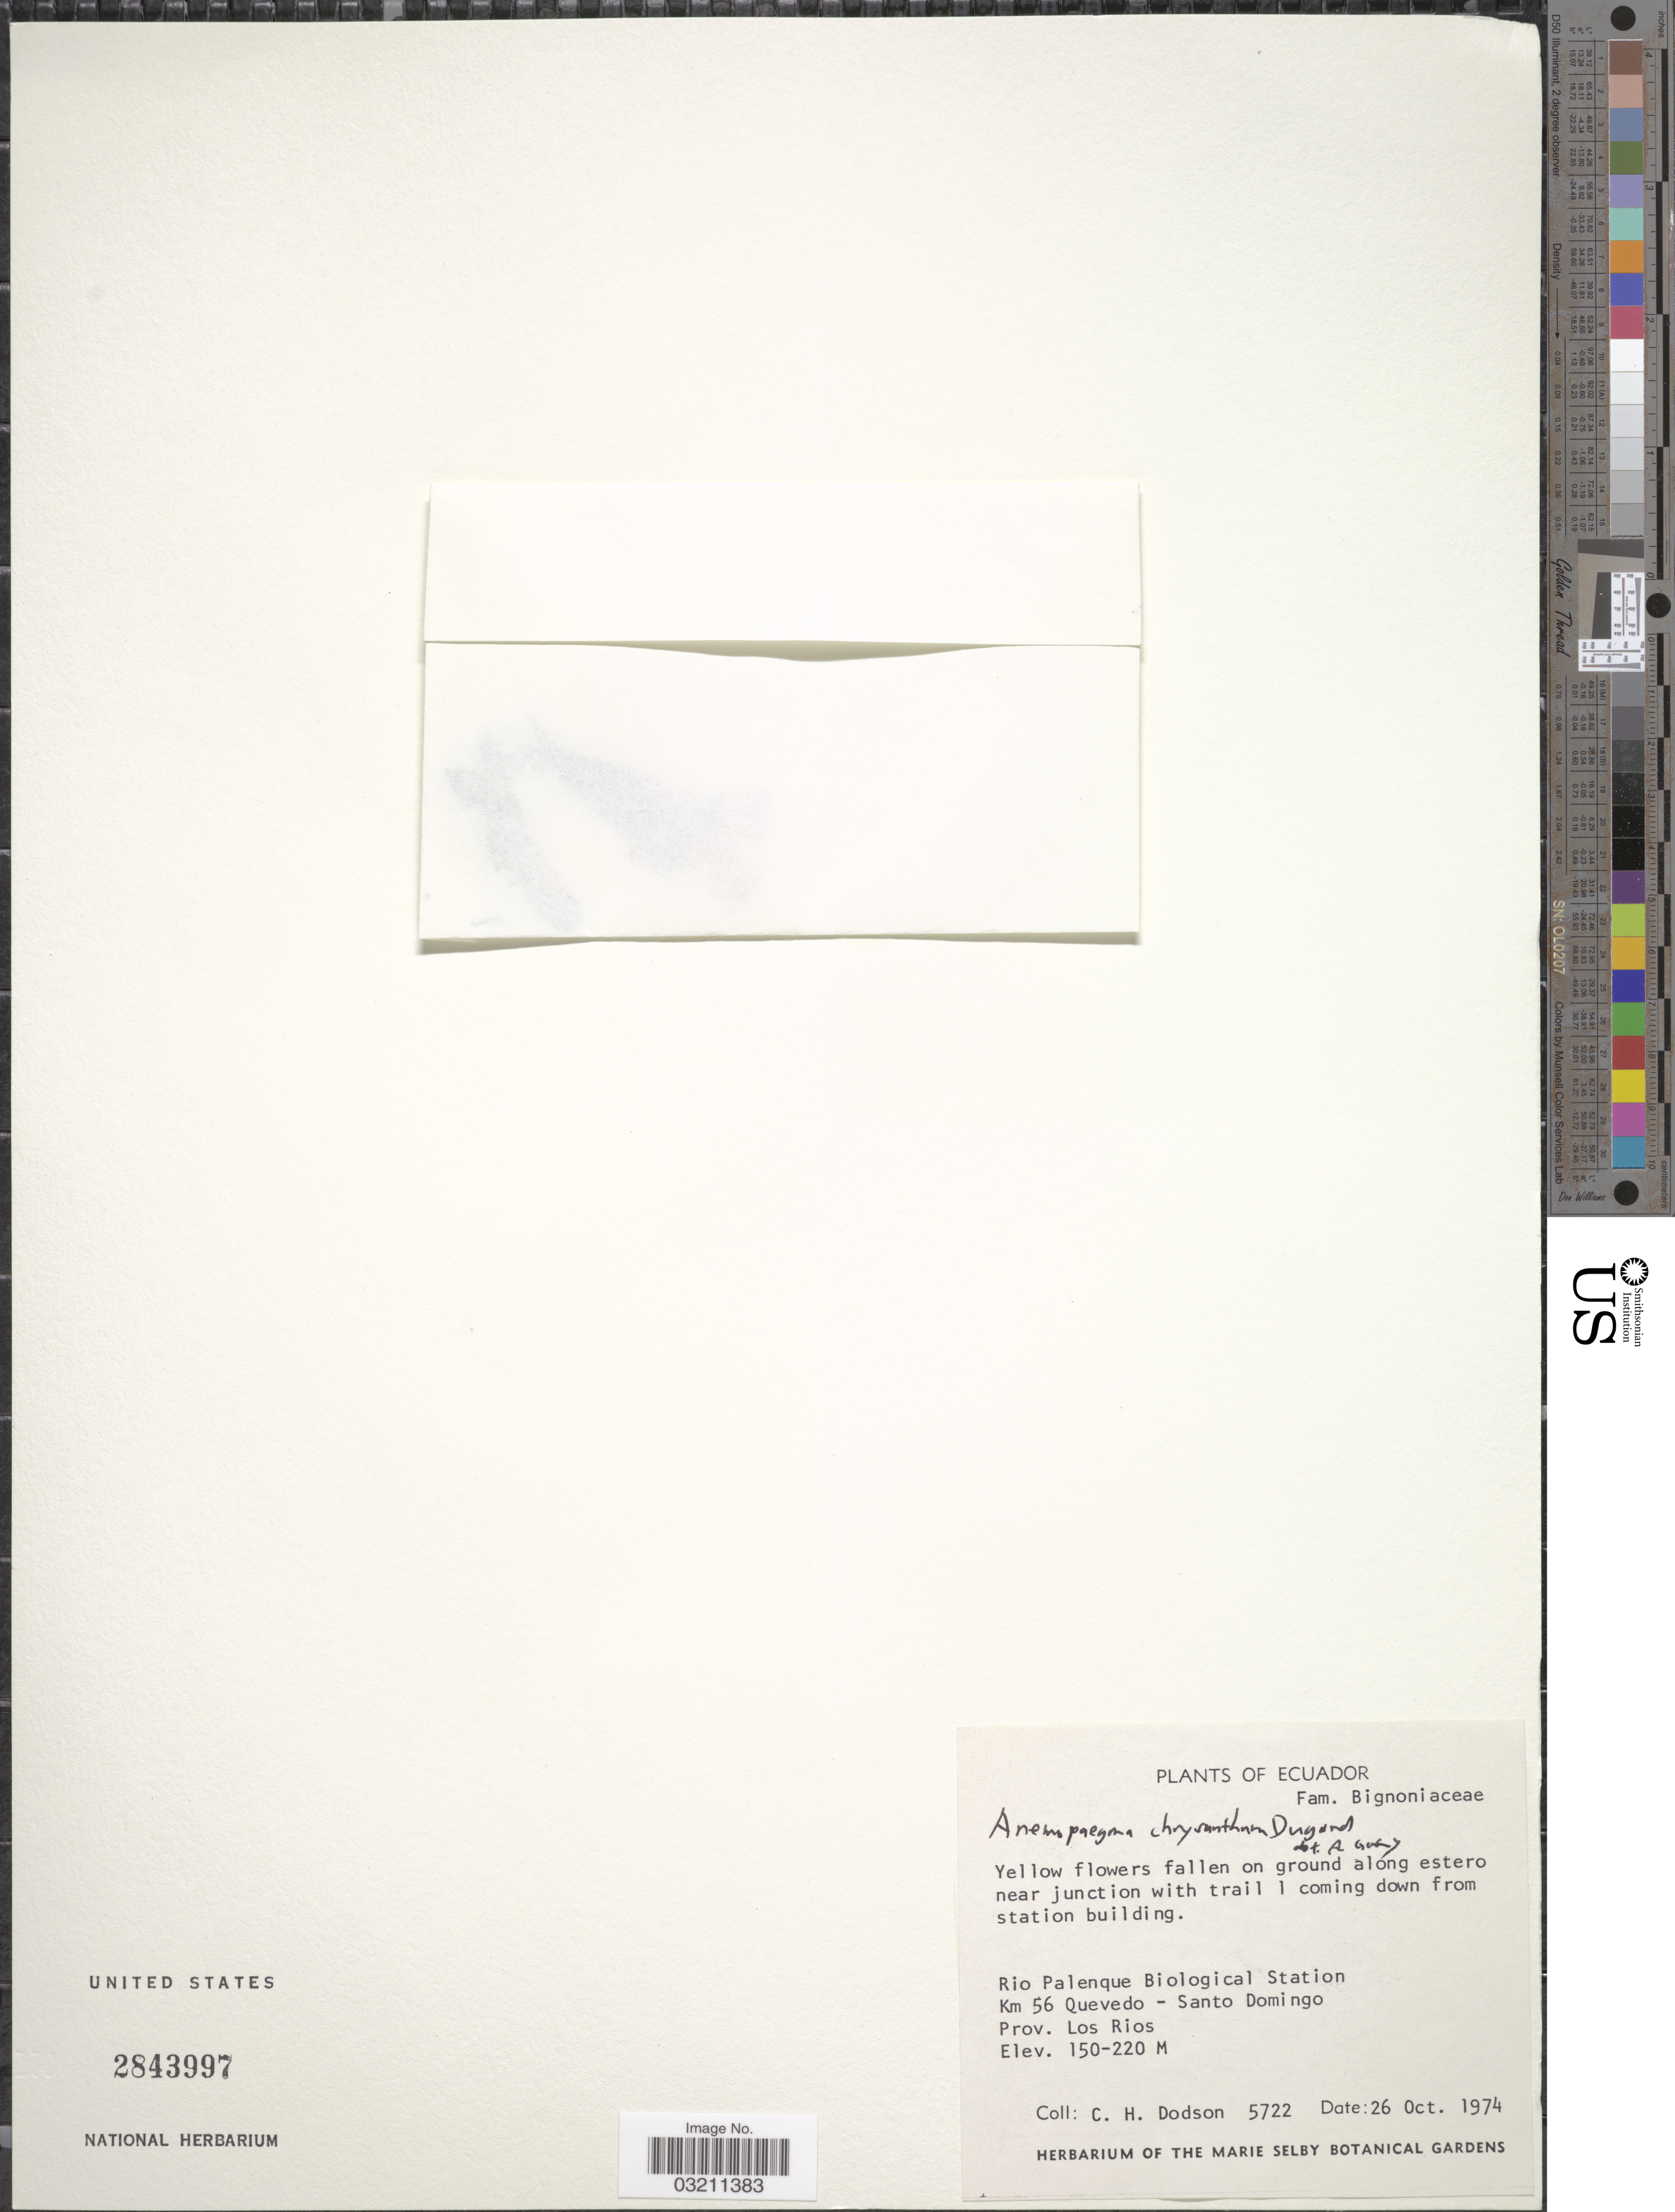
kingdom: Plantae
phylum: Tracheophyta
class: Magnoliopsida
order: Lamiales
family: Bignoniaceae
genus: Anemopaegma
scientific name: Anemopaegma chrysanthum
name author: Dugand G.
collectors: C. H. Dodson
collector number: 5722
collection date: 1974-10-26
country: Ecuador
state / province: Los Ríos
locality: Rio Palenque Biological Station. Km 56 Quevedo - Santo Domingo.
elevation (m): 150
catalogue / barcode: US 2843997